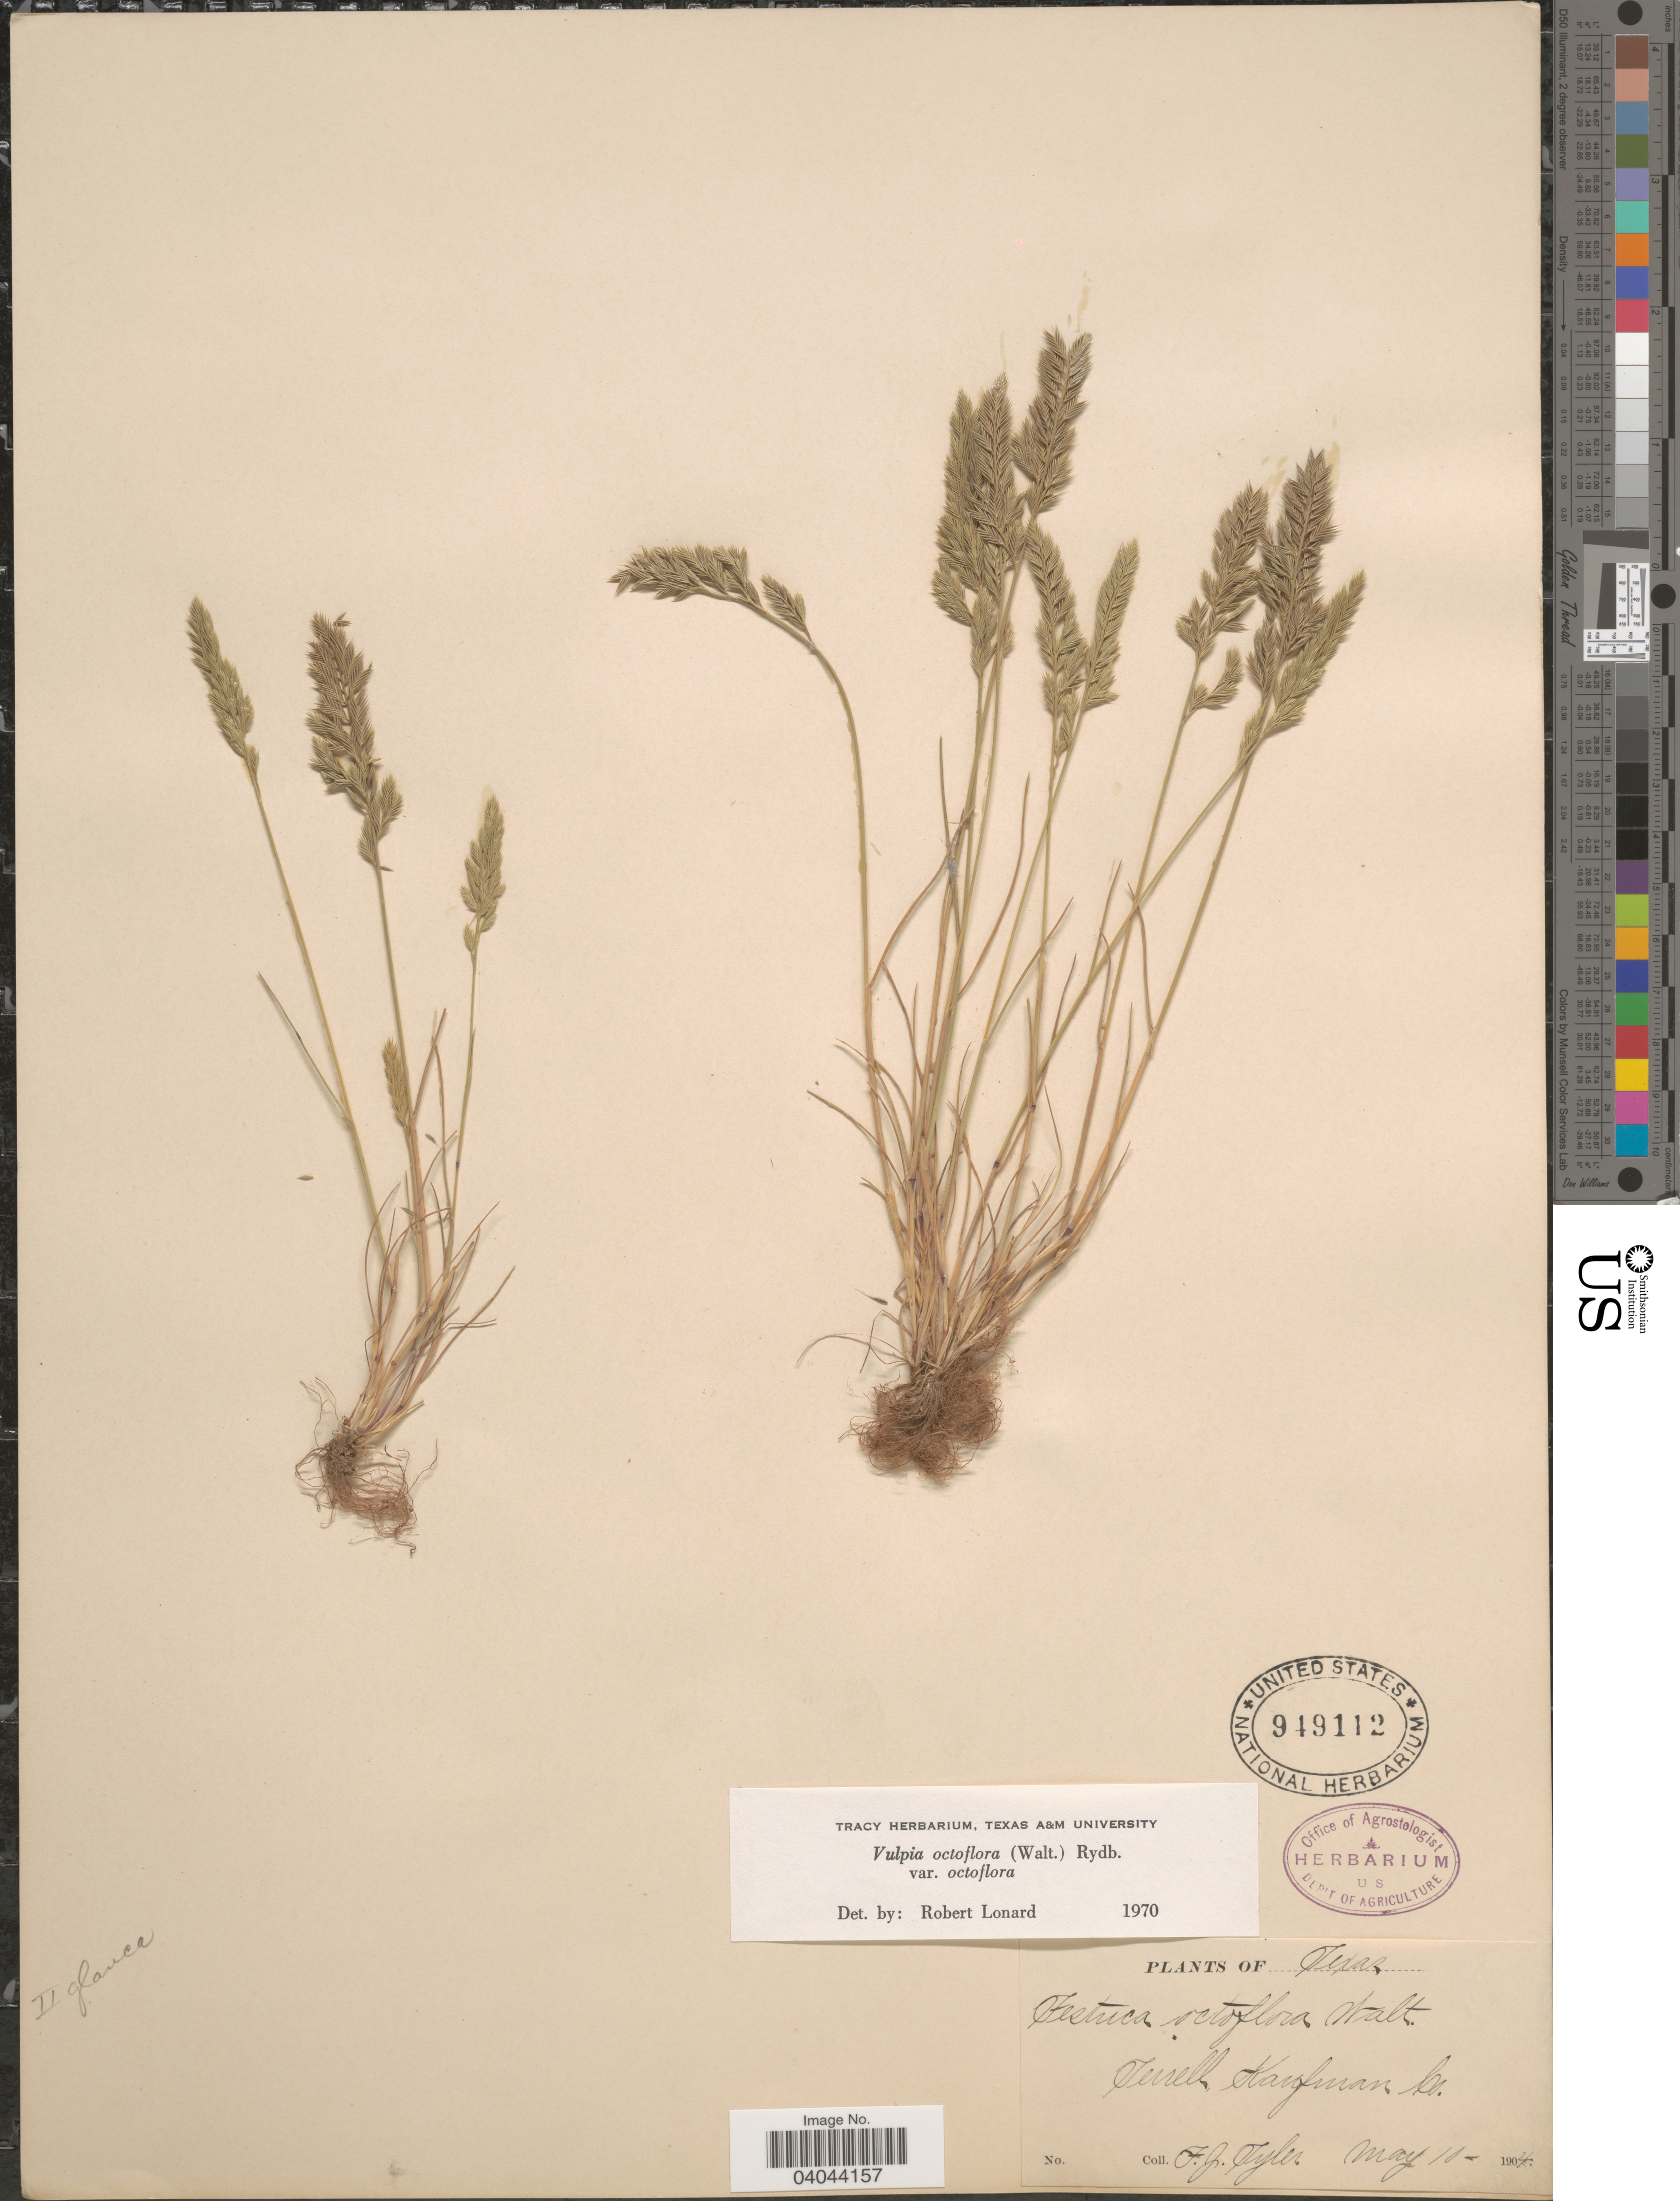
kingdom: Plantae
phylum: Tracheophyta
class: Liliopsida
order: Poales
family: Poaceae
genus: Festuca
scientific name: Festuca octoflora var. octoflora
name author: Walter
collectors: F. Tyler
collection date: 1904-05-10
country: United States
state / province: Texas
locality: Terrell, Kaufman Co.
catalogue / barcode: US 949112